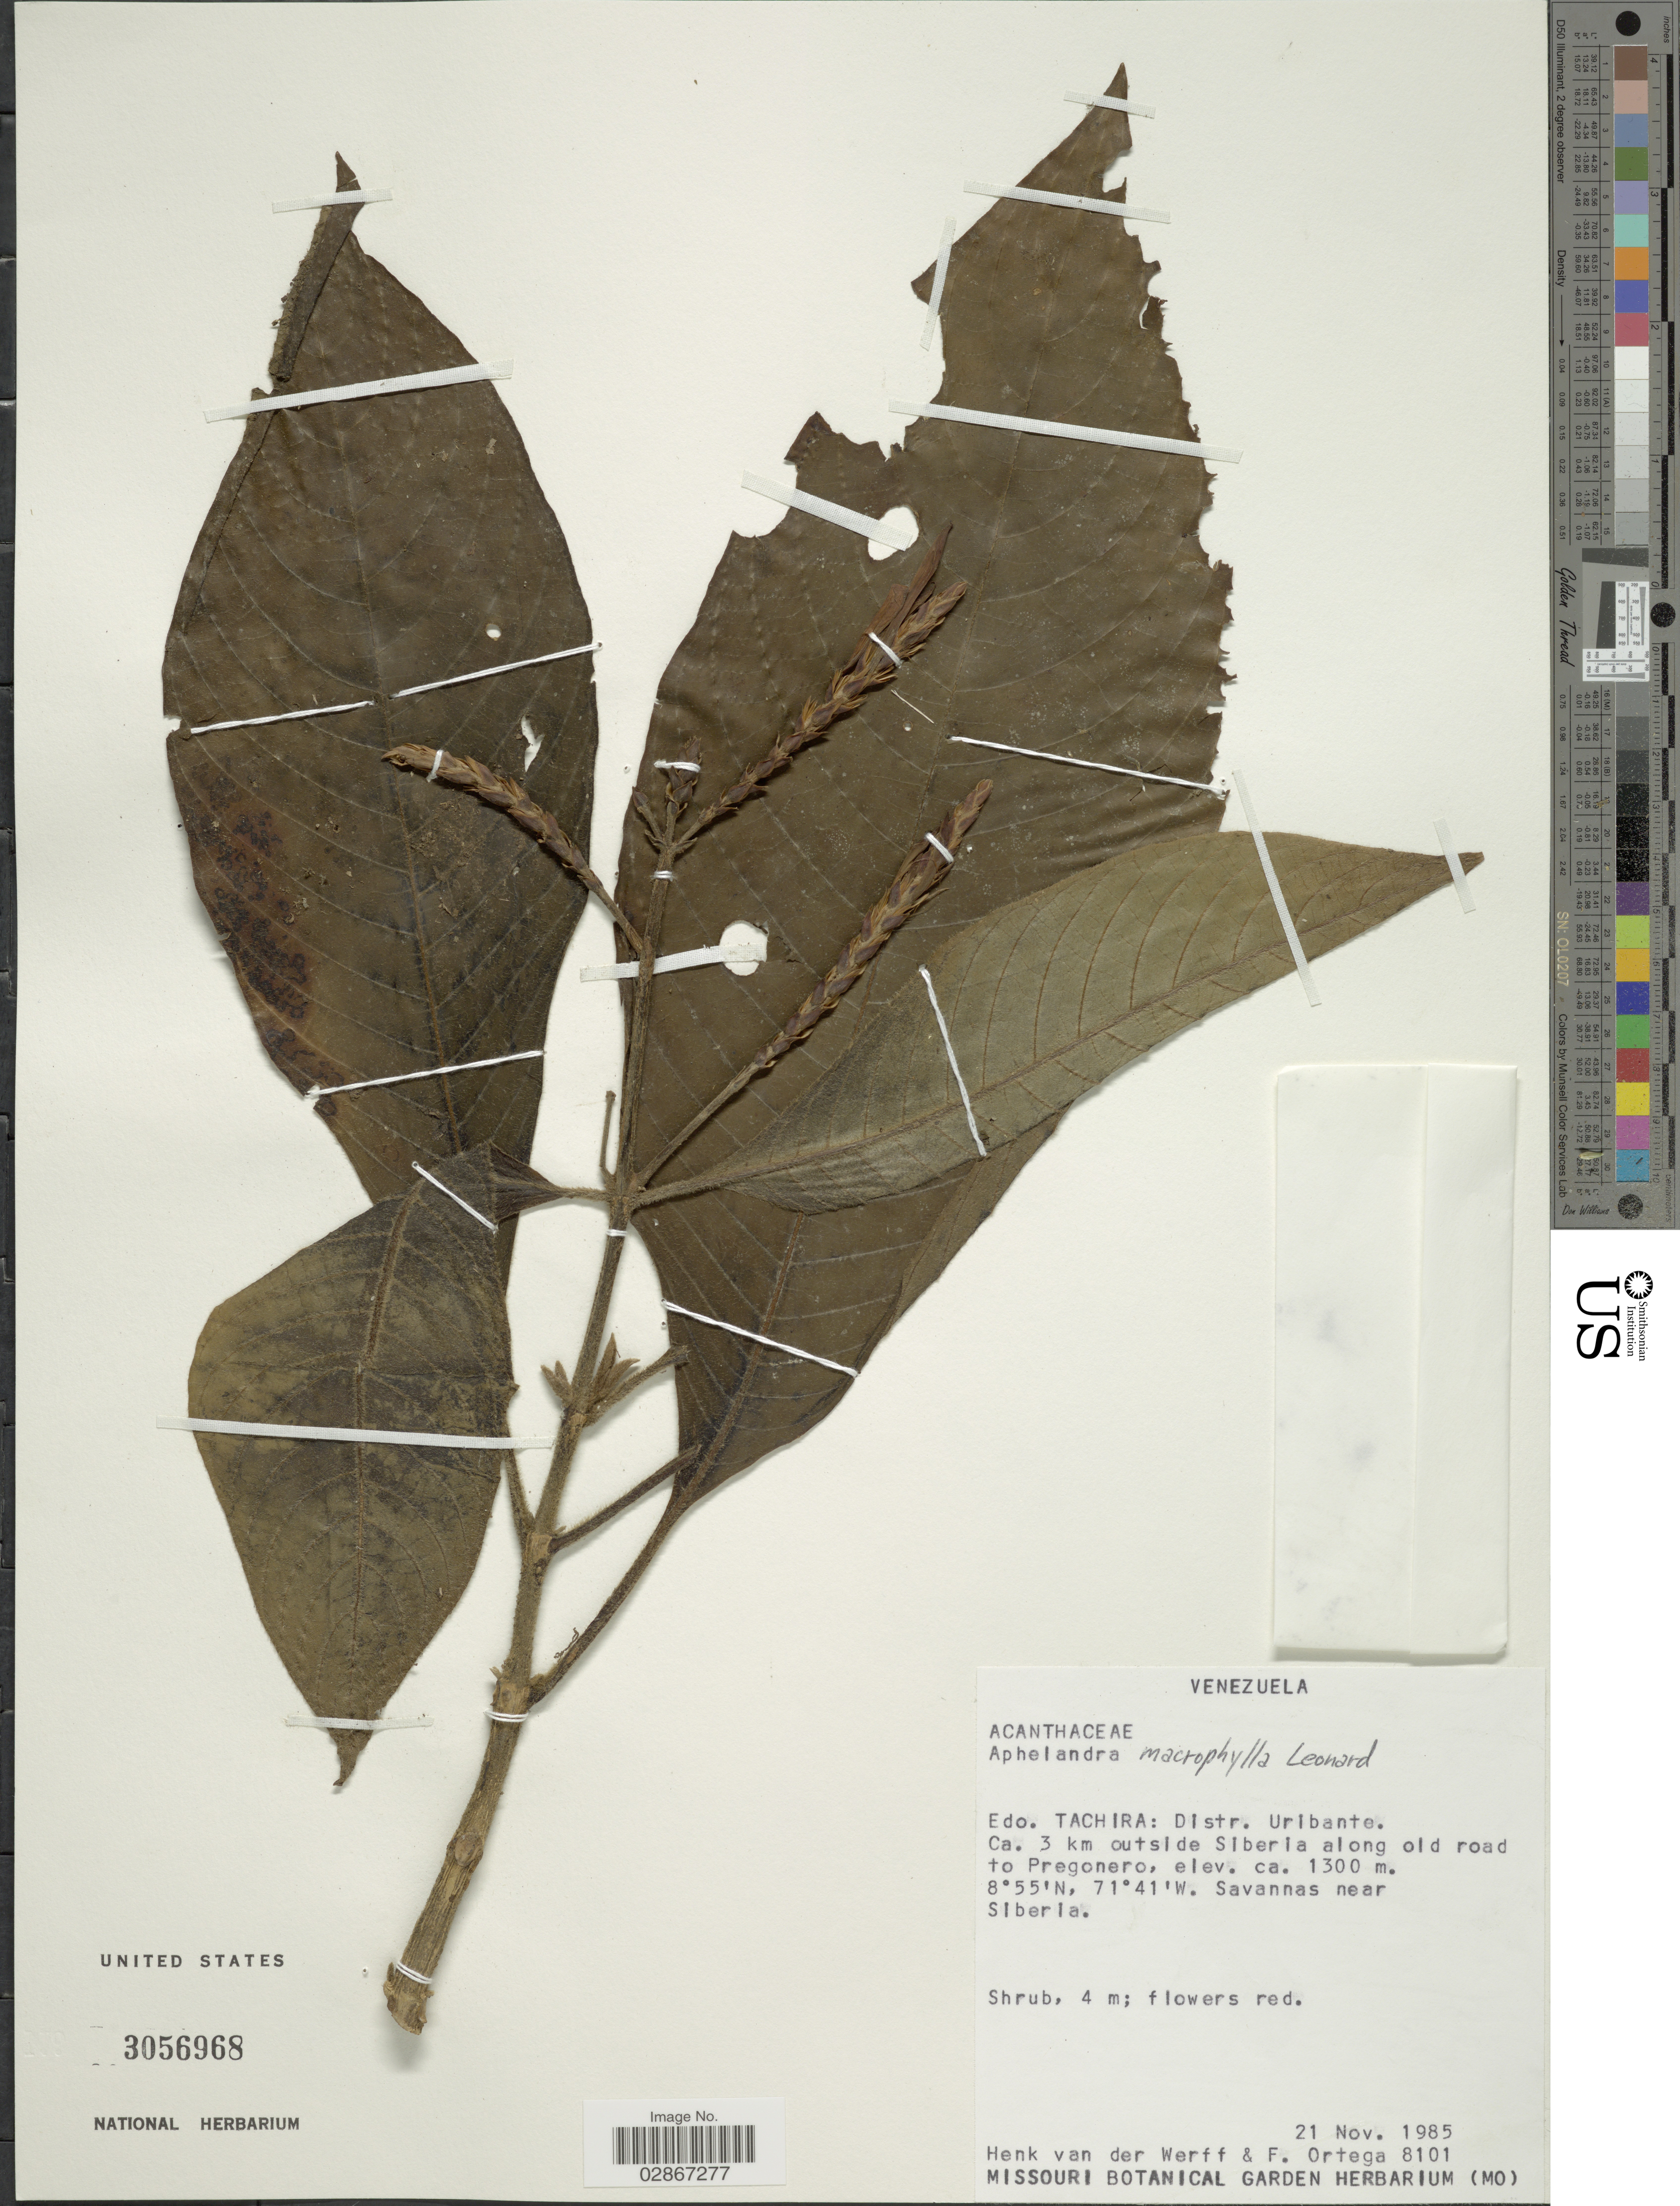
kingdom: Plantae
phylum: Tracheophyta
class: Magnoliopsida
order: Lamiales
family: Acanthaceae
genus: Aphelandra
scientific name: Aphelandra macrophylla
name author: Leonard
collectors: H. van der Werff & F. J. Ortega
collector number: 8101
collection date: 1985-11-21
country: Venezuela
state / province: Tachira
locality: Distr. Uribante. Ca. 3 km outside Siberia along old road to Pregonero.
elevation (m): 1300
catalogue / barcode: US 3056968